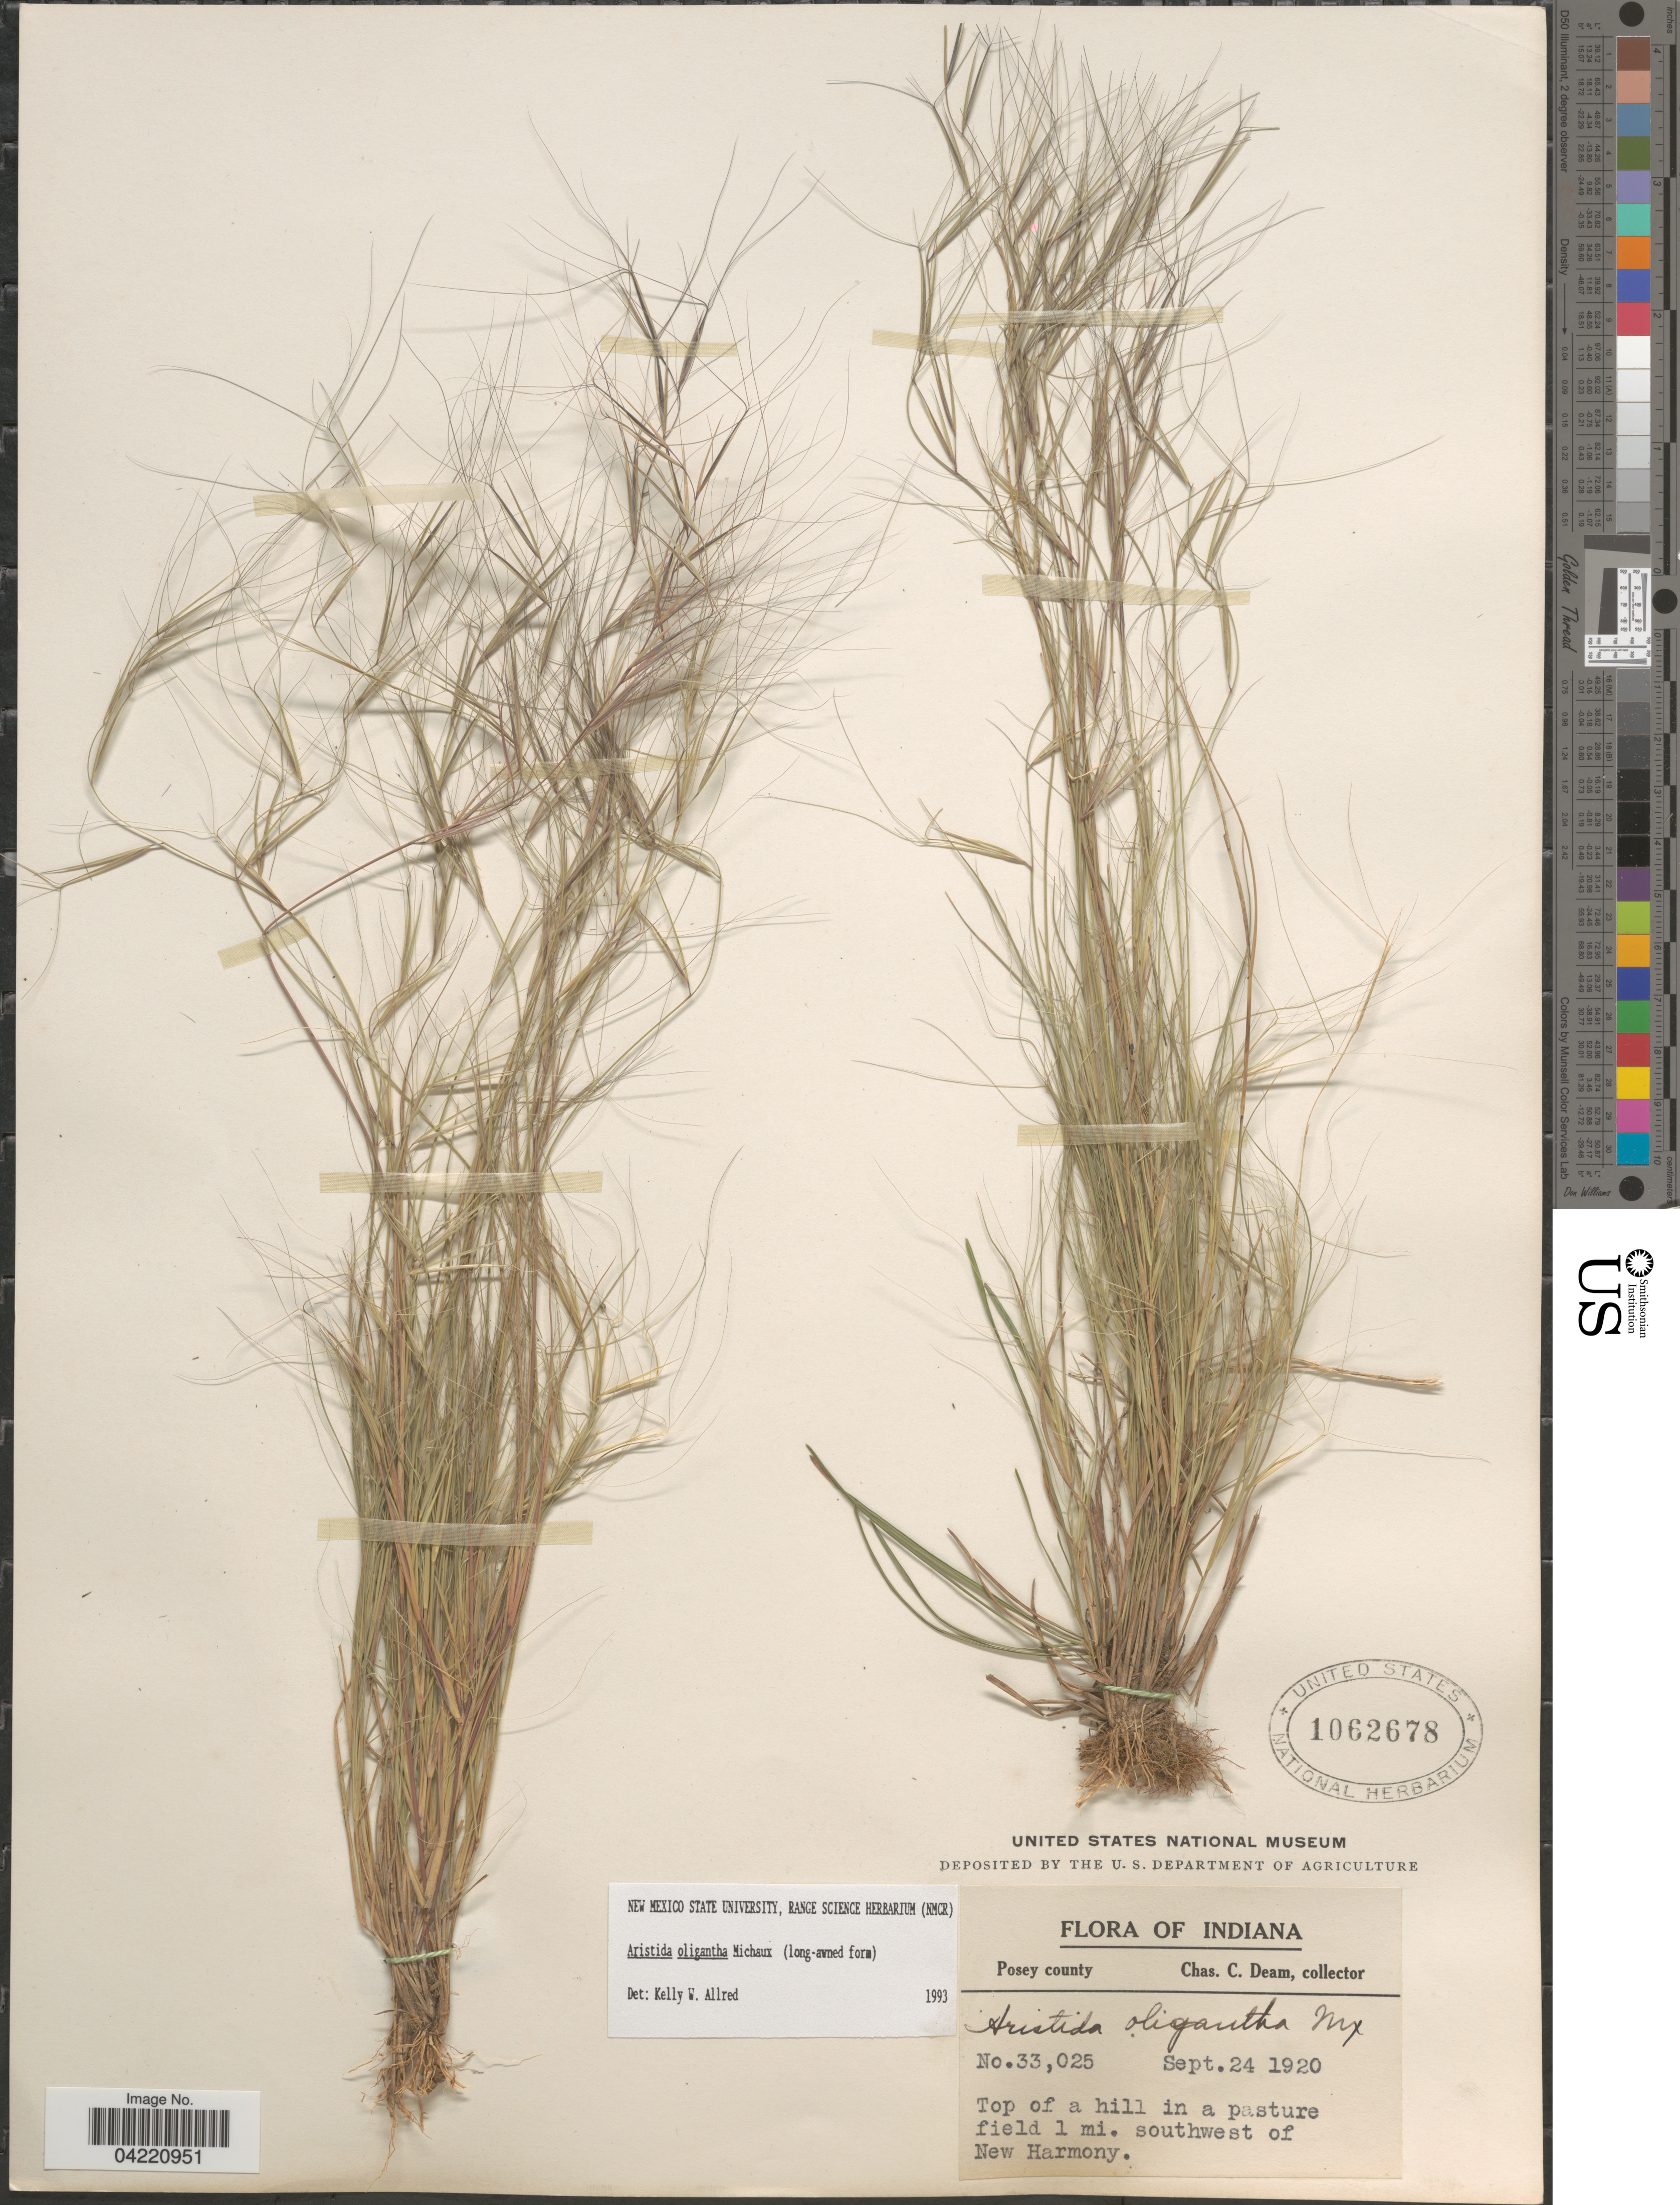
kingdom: Plantae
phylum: Tracheophyta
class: Liliopsida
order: Poales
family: Poaceae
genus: Aristida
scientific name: Aristida oligantha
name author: Michx.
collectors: C. C. Deam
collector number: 33025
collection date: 1920-09-24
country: United States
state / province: Indiana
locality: Posey county. Top of a hill in a pasture field 1 mi. southwest of New Harmony.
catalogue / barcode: US 1062678